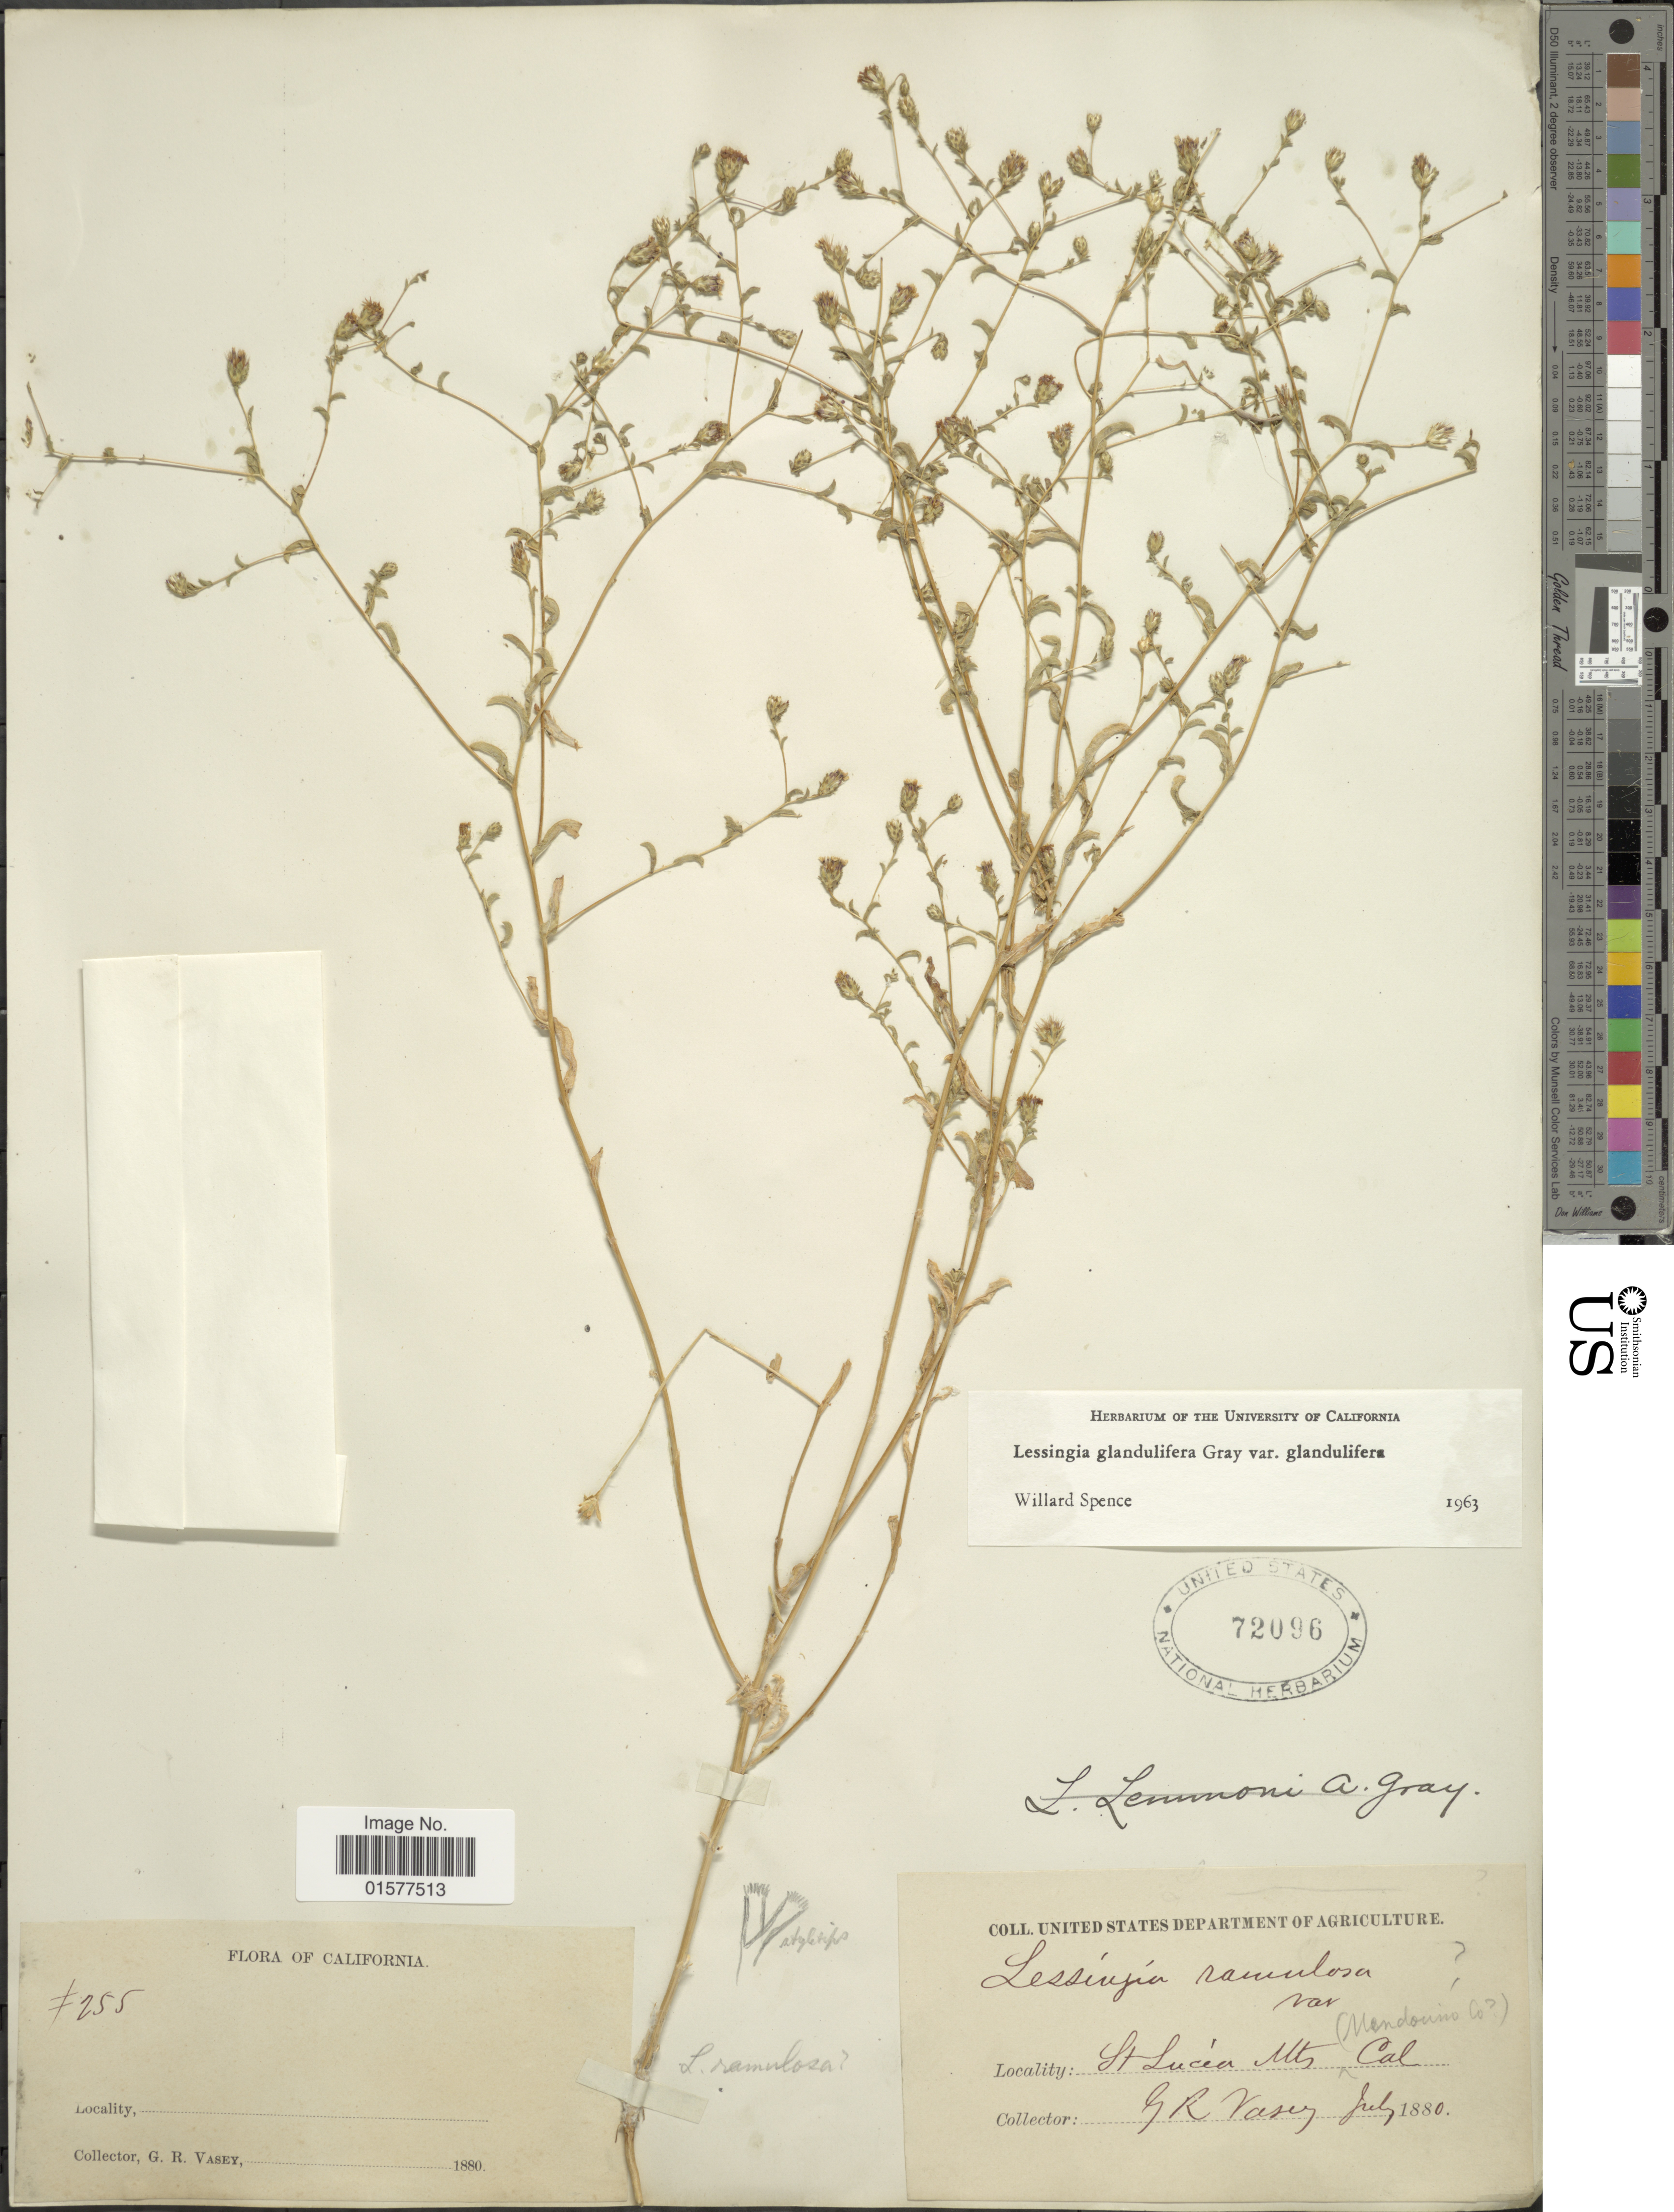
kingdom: Plantae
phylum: Tracheophyta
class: Magnoliopsida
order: Asterales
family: Asteraceae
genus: Lessingia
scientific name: Lessingia glandulifera var. glandulifera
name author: (A. Gray) J.T. Howell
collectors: G. R. Vasey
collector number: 255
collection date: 1880-07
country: United States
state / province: California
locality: St Lucia Mts.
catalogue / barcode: US 72096